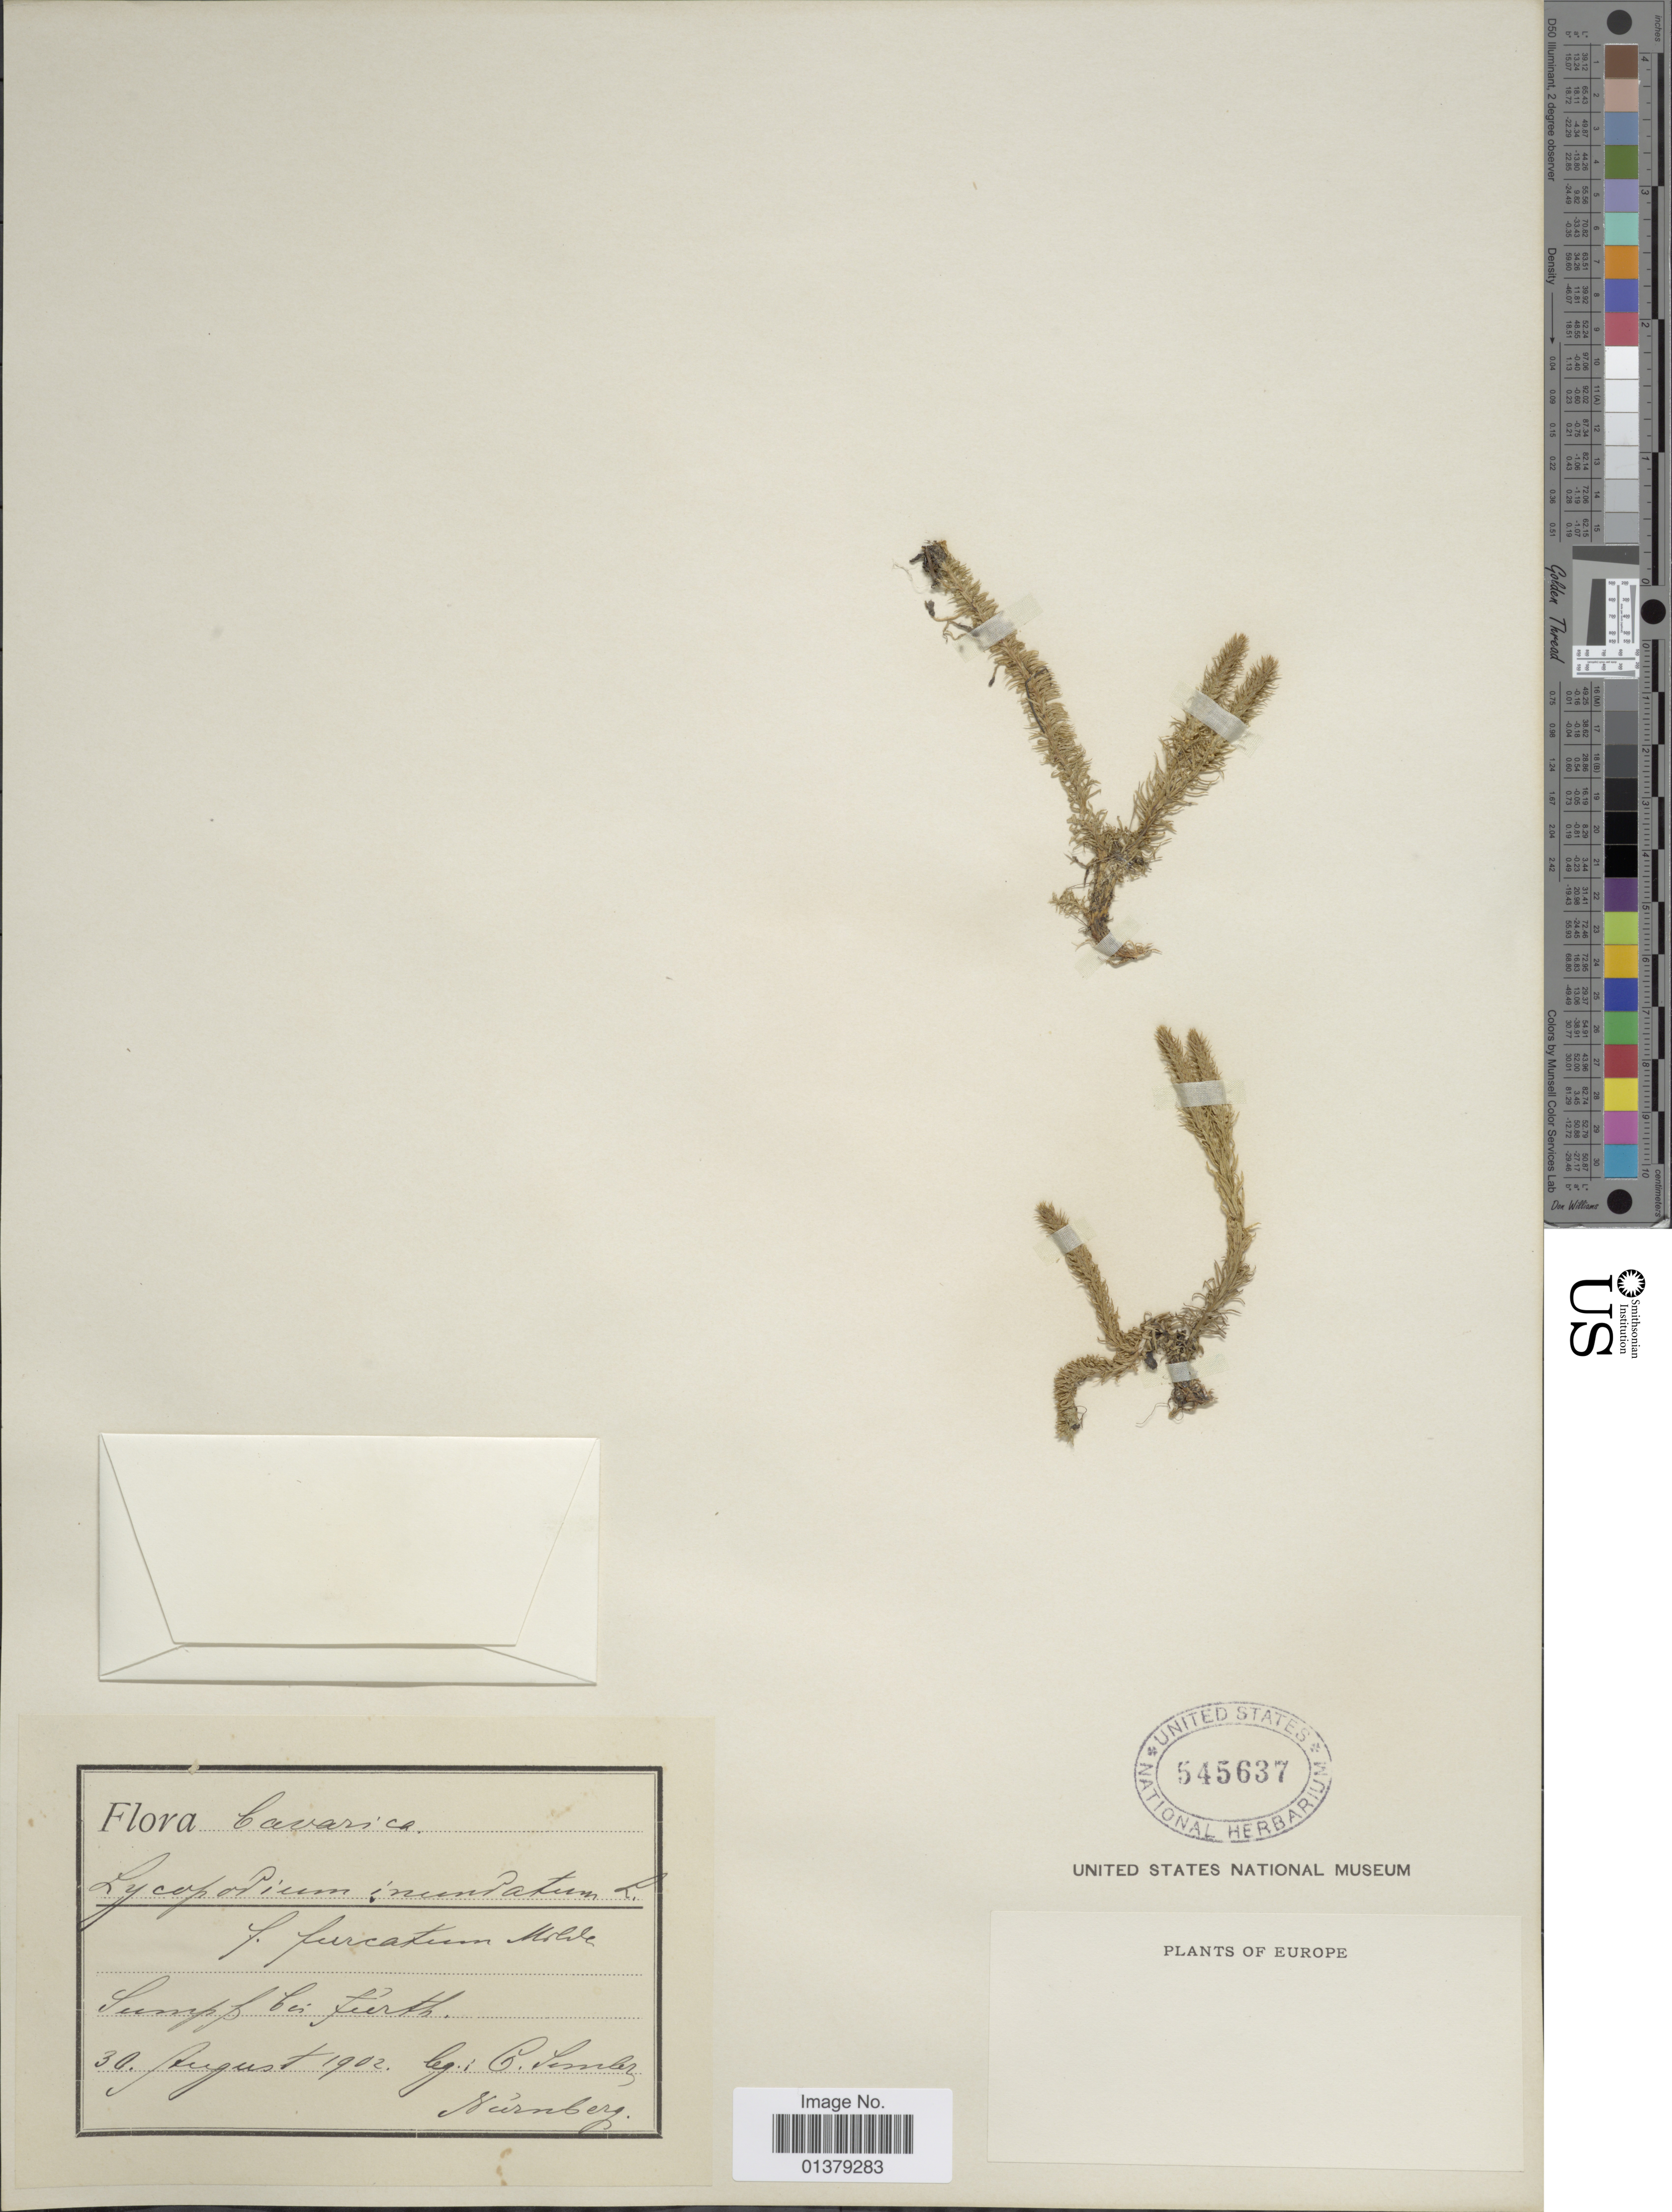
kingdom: Plantae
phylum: Tracheophyta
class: Lycopodiopsida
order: Lycopodiales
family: Lycopodiaceae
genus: Lycopodiella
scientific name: Lycopodiella inundata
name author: (L.) Holub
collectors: C. Semler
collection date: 1902-08-30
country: Germany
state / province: Bayern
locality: Bavarica, Sumpf bei furth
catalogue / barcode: US 545637